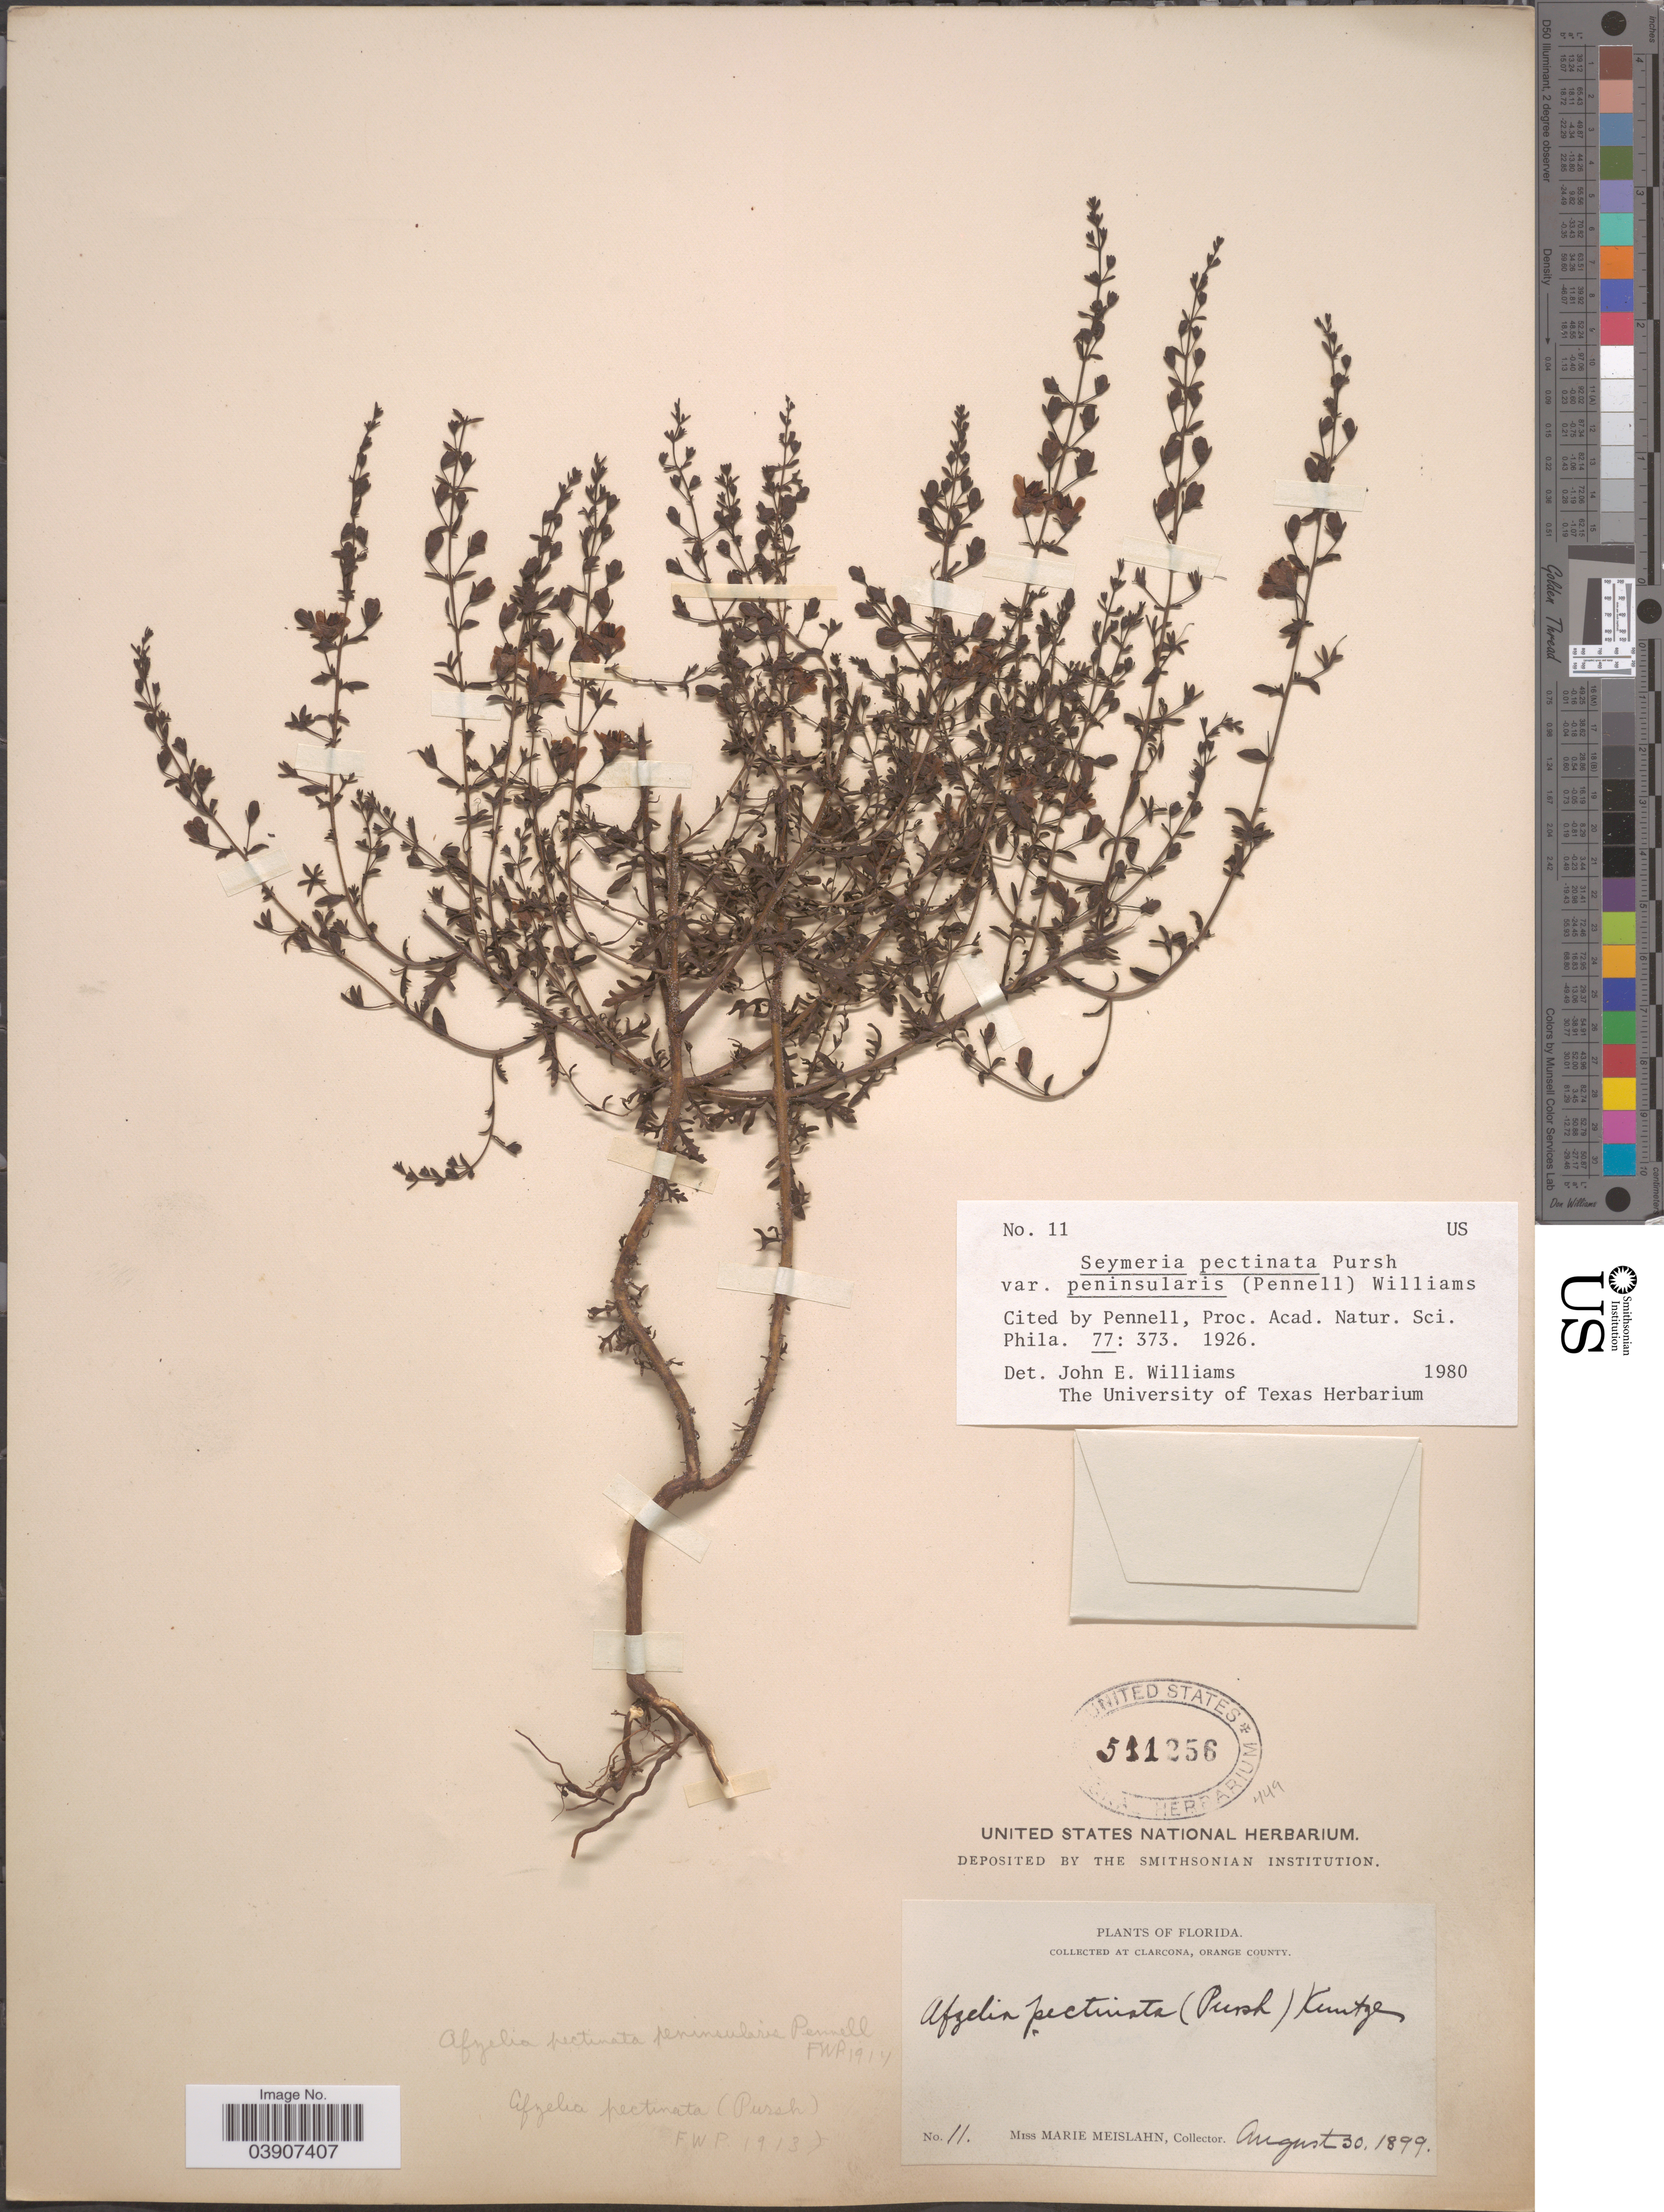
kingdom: Plantae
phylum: Tracheophyta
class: Magnoliopsida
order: Lamiales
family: Orobanchaceae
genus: Seymeria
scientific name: Seymeria pectinata subsp. peninsularis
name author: (Pennell) Pennell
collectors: M. Meislahn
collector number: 11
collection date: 1899-08-30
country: United States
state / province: Florida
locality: Clarcona, Orange County.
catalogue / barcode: US 511256